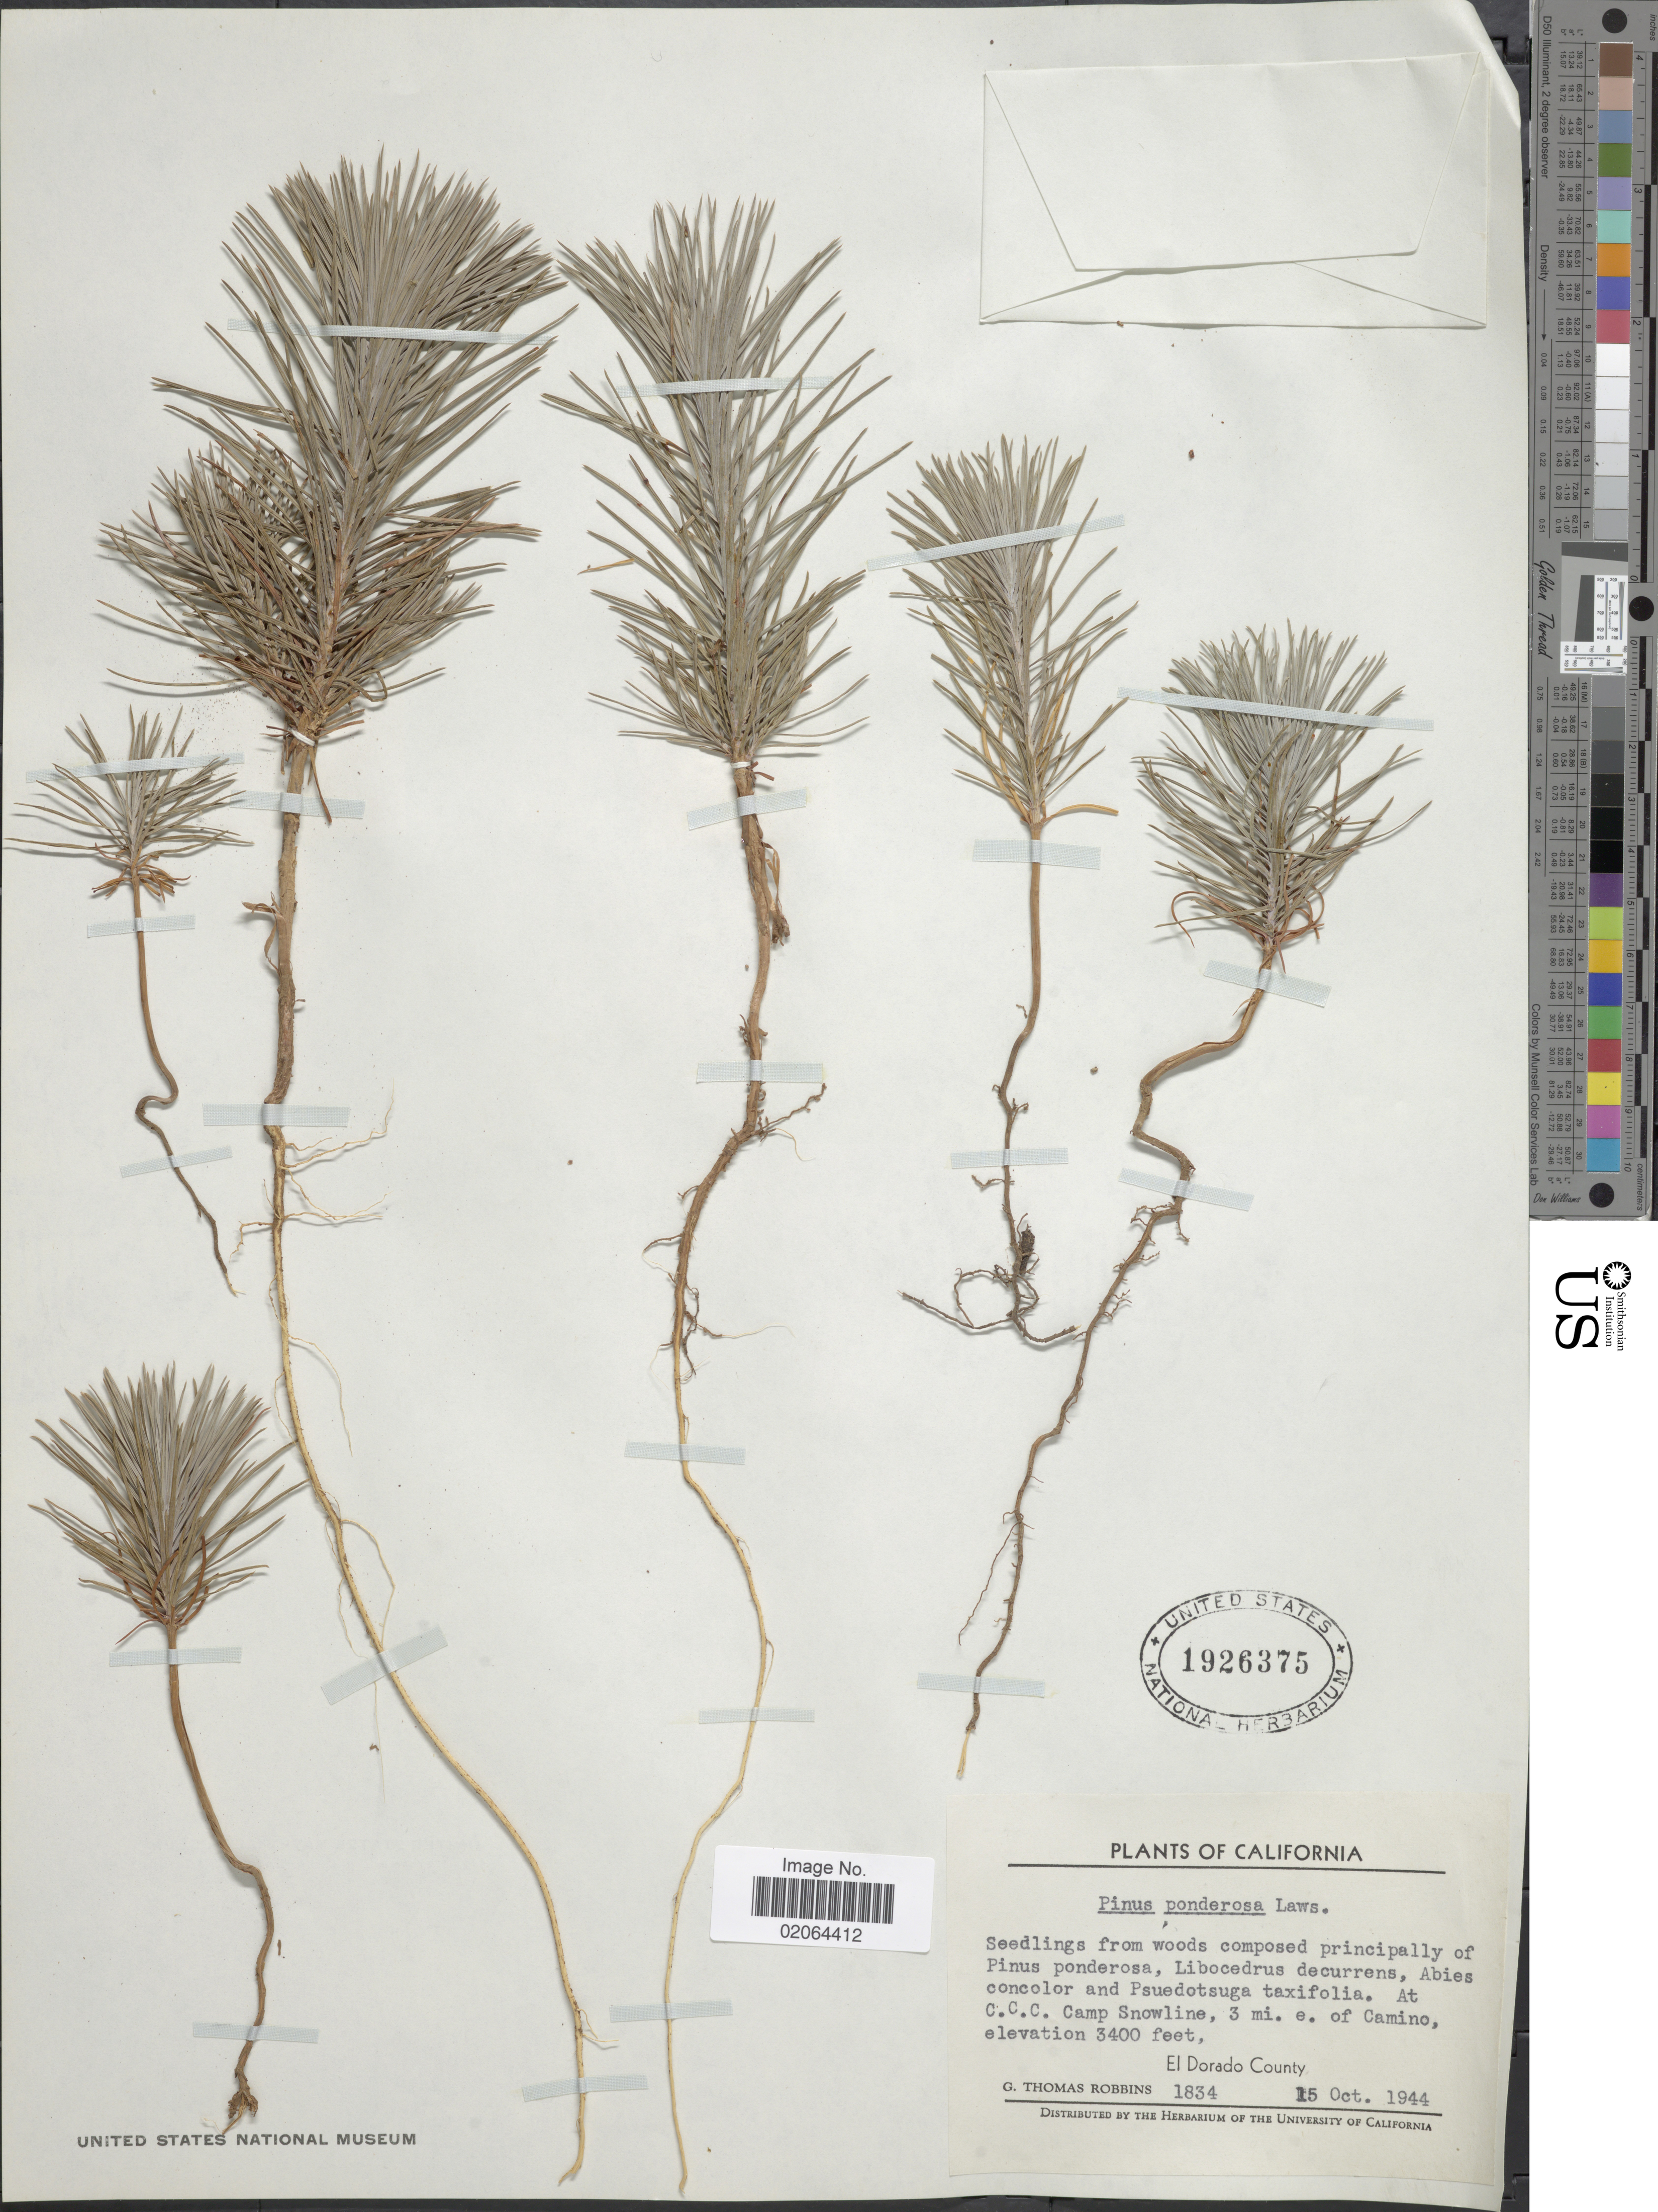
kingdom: Plantae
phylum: Tracheophyta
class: Pinopsida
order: Pinales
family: Pinaceae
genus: Pinus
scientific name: Pinus ponderosa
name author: Douglas ex C. Lawson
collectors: G. T. Robbins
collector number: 1834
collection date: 1944-10-15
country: United States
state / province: California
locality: At C.C.C. Camp Snow line, 3 mi .e of Camino.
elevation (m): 1036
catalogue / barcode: US 1926375